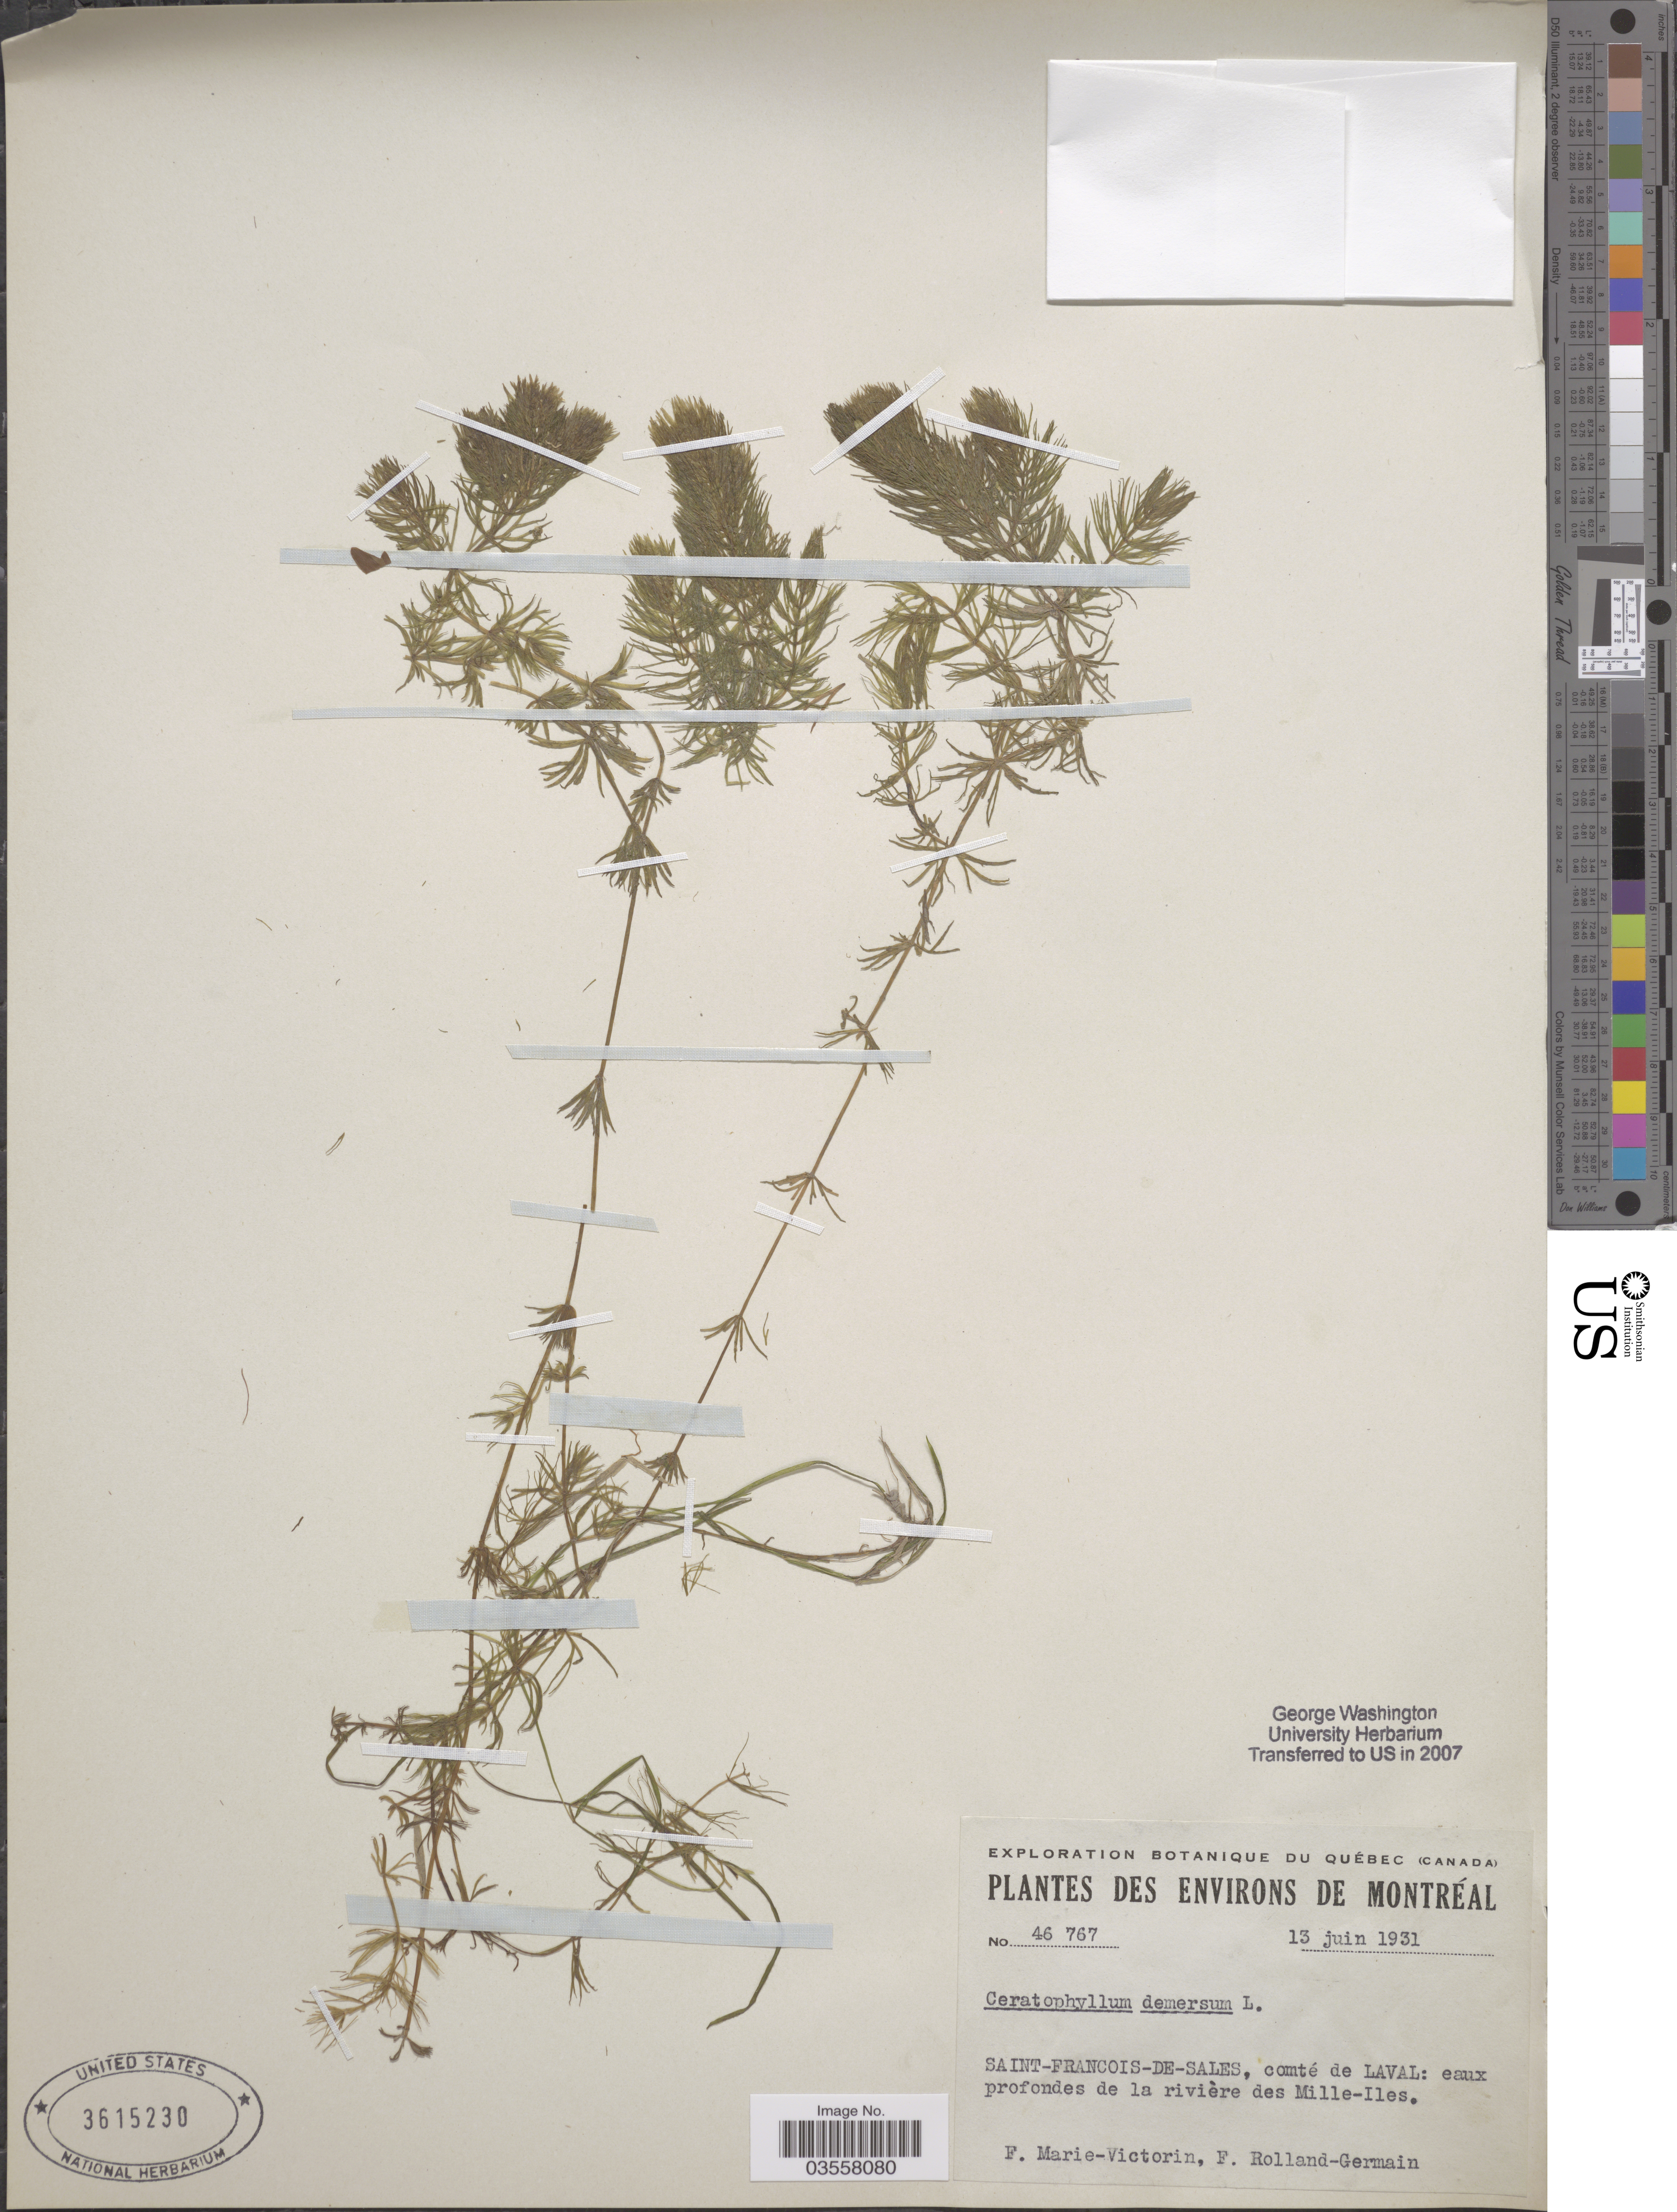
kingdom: Plantae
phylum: Tracheophyta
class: Magnoliopsida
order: Ceratophyllales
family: Ceratophyllaceae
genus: Ceratophyllum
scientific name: Ceratophyllum demersum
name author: L.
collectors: F. Marie-Victorin & Rolland-Germain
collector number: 46767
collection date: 1931-06-13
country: Canada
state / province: Quebec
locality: Des Environs de Montréal. Saint-Francois-De-Sales, comté de Laval: eaux profondes de la rivière des Mille-Iles.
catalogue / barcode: US 3615230